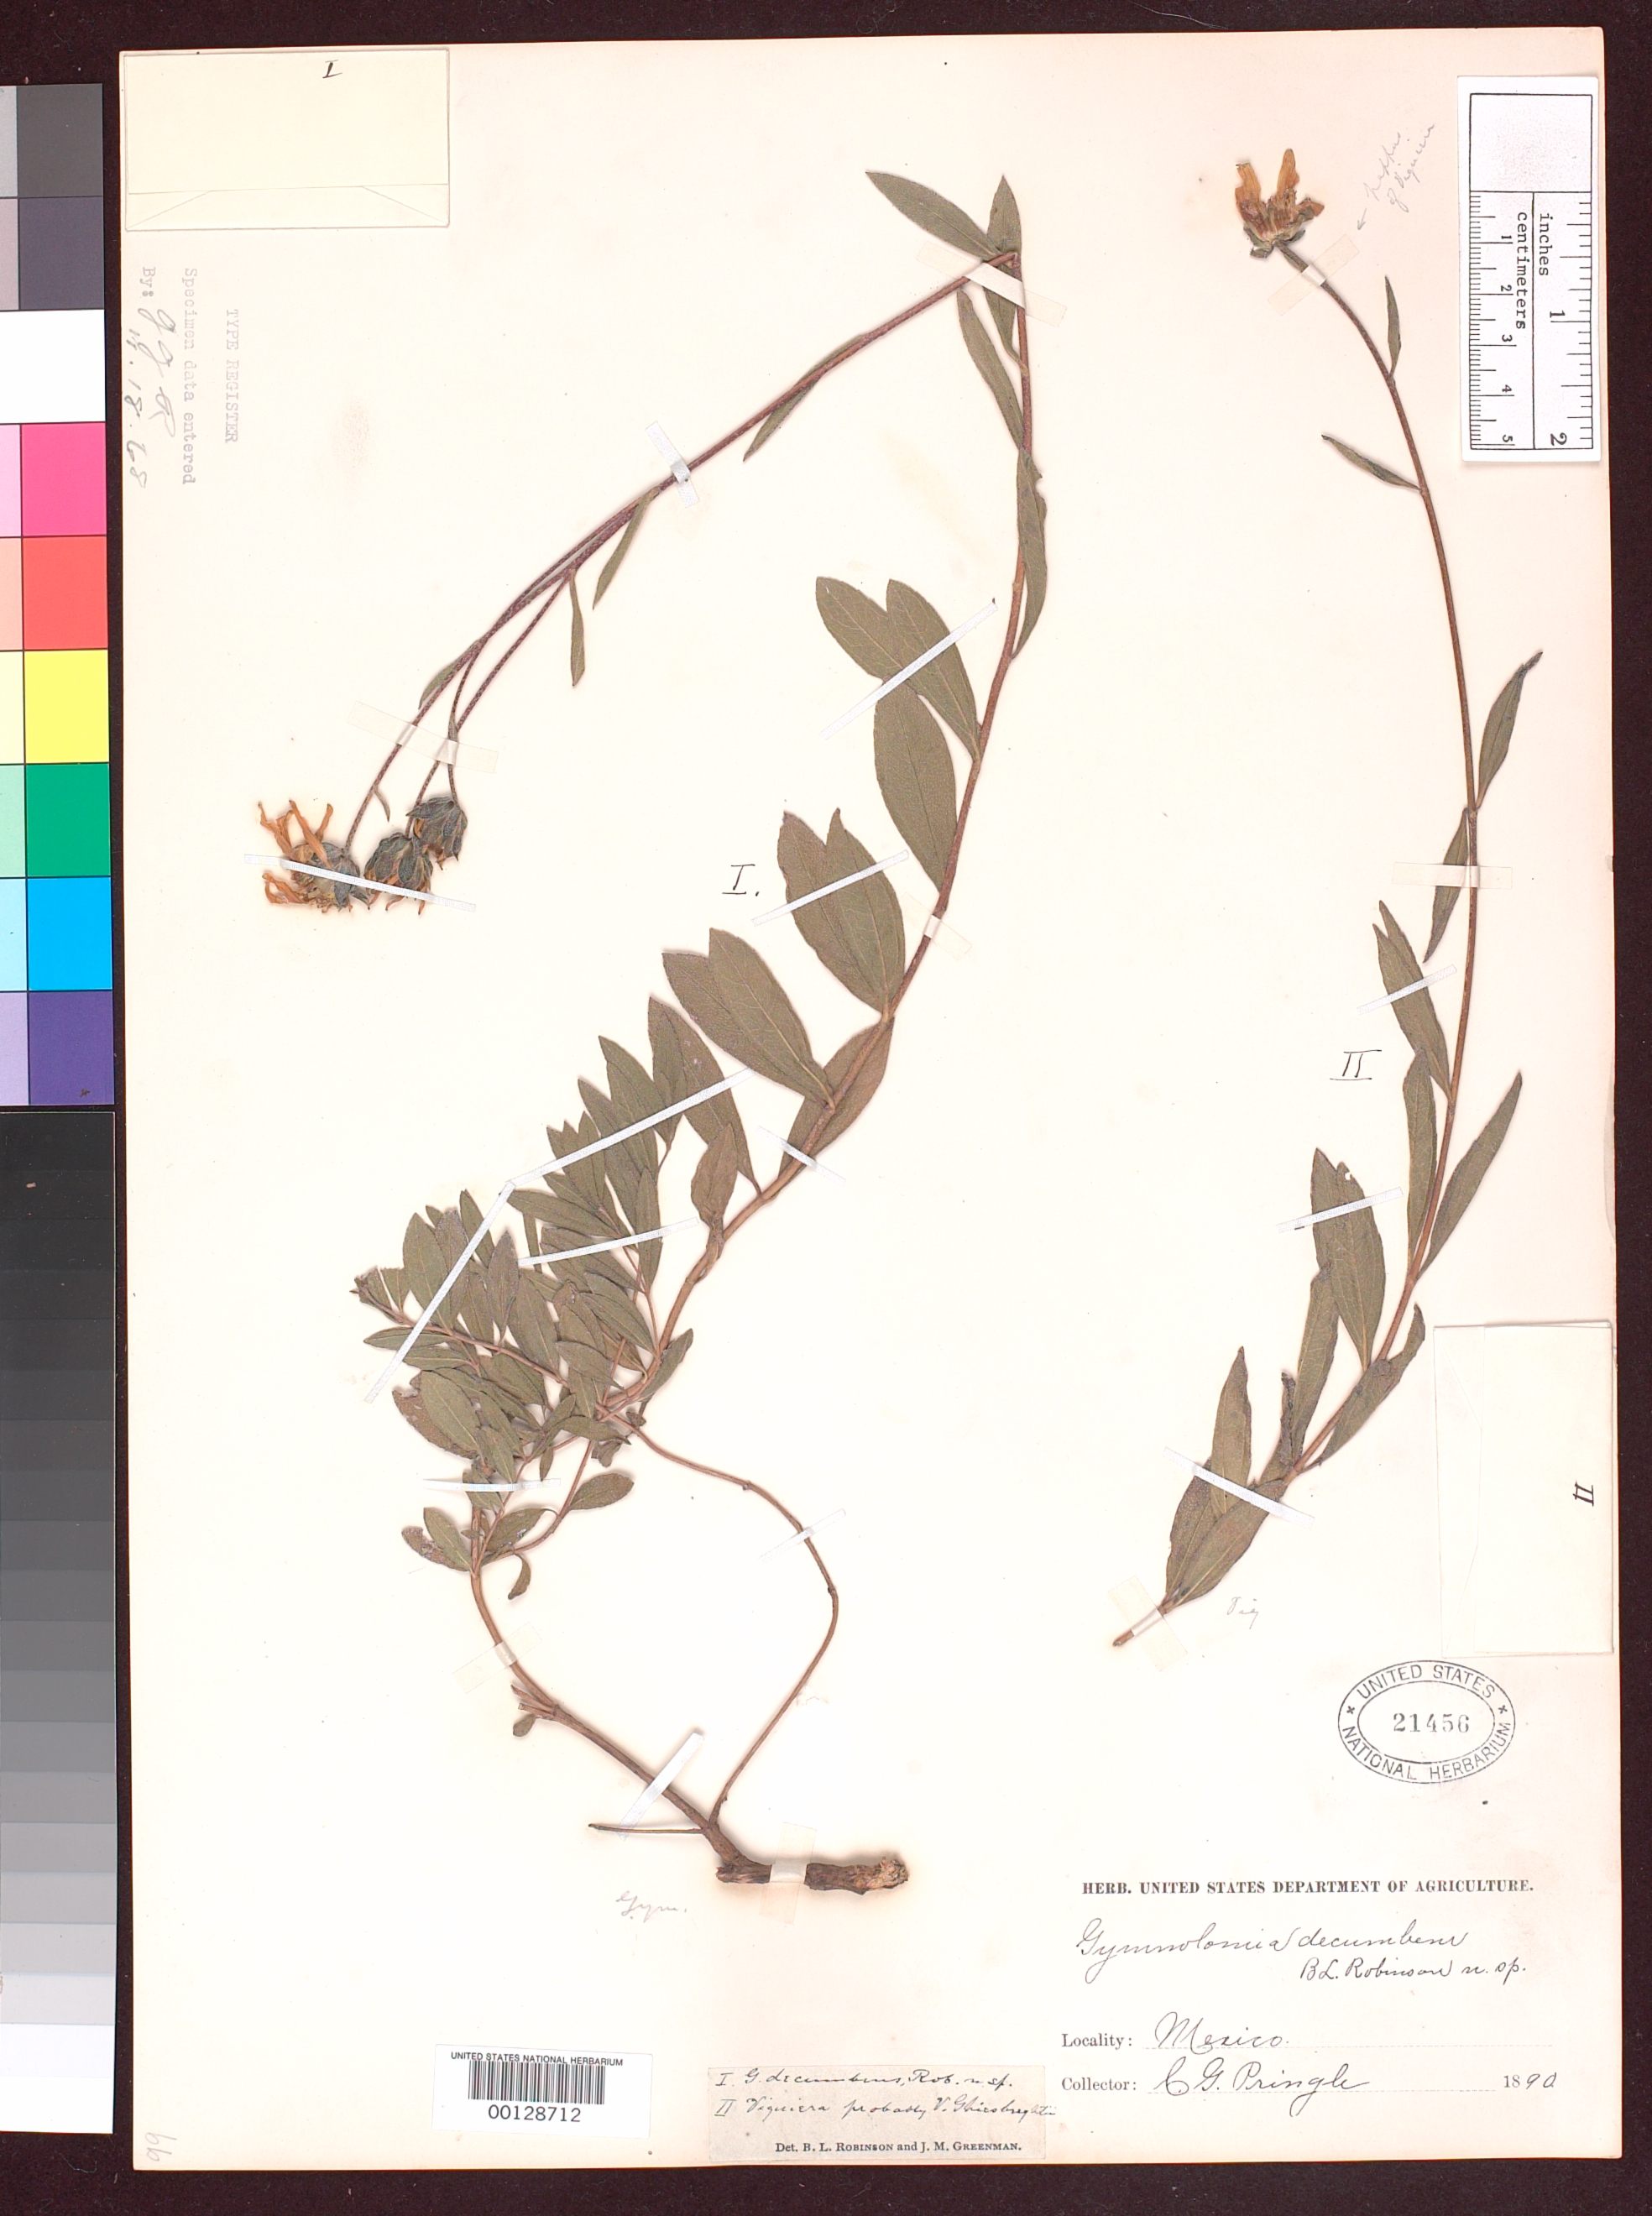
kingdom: Plantae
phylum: Tracheophyta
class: Magnoliopsida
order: Asterales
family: Asteraceae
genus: Gymnolomia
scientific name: Gymnolomia decumbens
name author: B.L. Rob.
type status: Isotype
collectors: C. G. Pringle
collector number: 3263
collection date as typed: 03 Sep 1890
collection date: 1890-09-03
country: Mexico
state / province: México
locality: Tultenango.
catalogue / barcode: US 21456